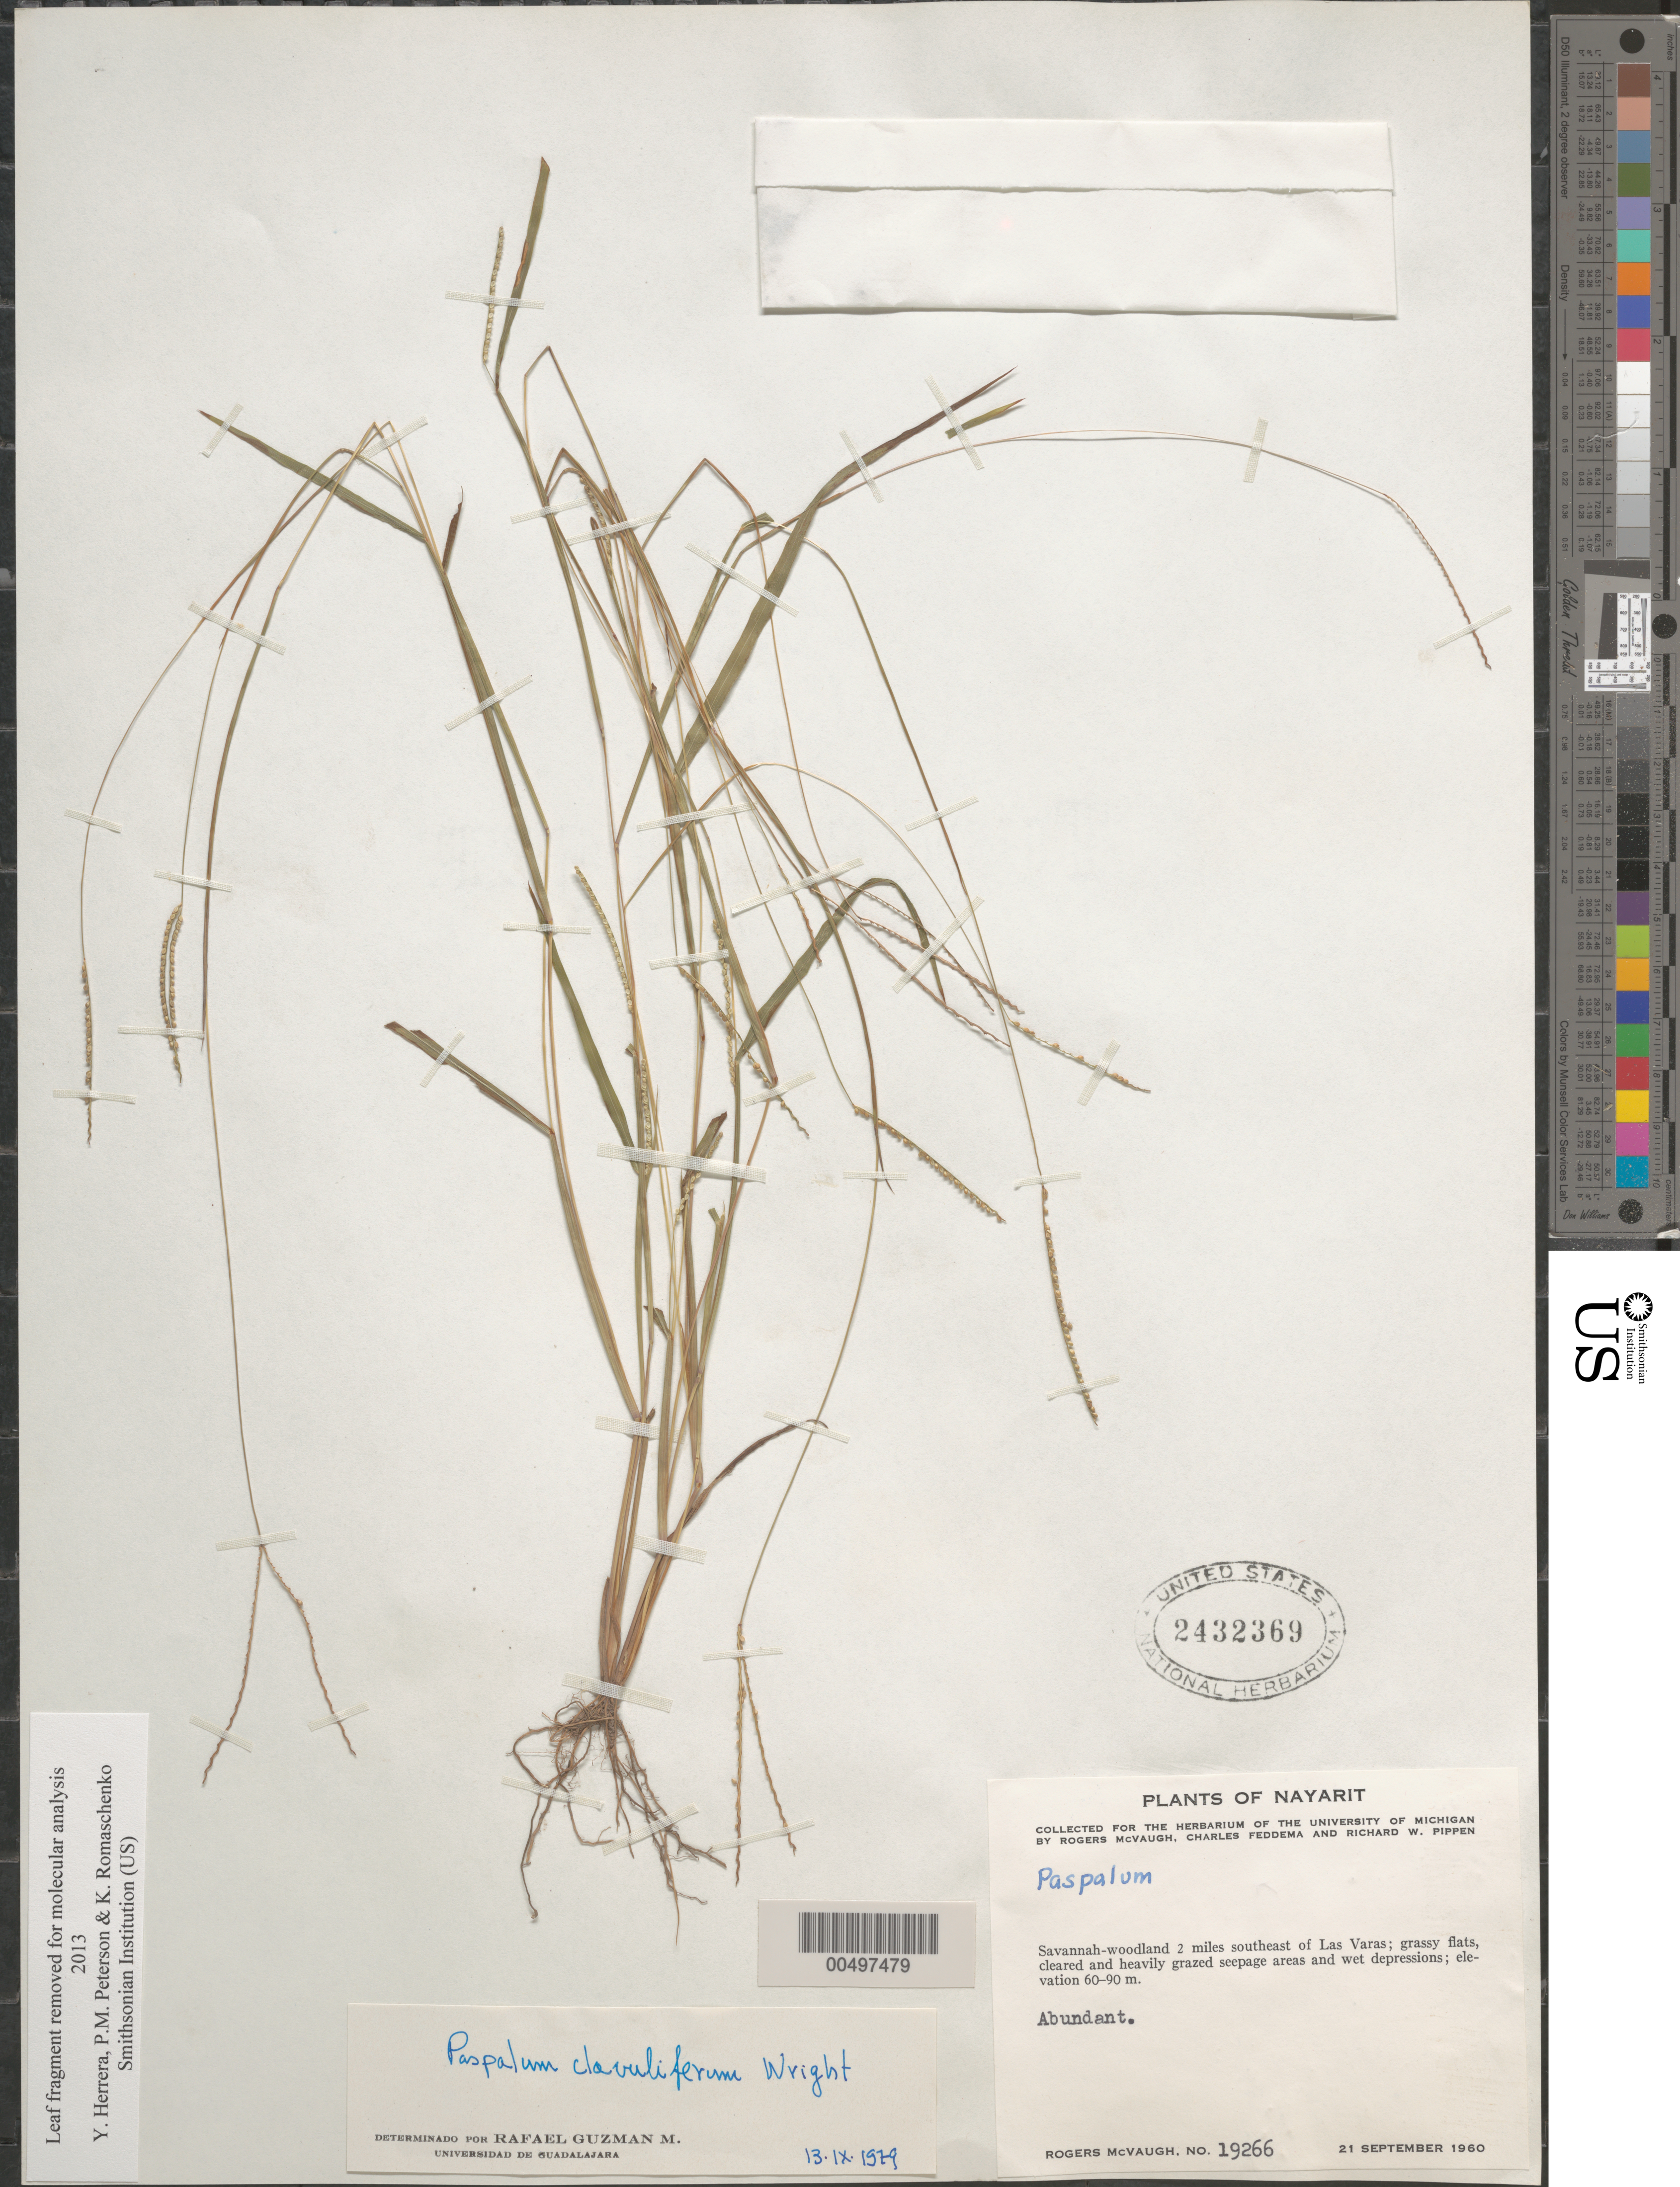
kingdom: Plantae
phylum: Tracheophyta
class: Liliopsida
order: Poales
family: Poaceae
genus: Paspalum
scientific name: Paspalum claviliferum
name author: C. Wright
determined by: Guzman-M., R.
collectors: R. McVaugh, C. Feddema & R. W. Pippen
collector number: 19266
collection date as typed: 21 Sep 1960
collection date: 1960-09-21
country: Mexico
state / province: Nayarit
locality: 2 mi SE of Las Varas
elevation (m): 60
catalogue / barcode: US 2432369